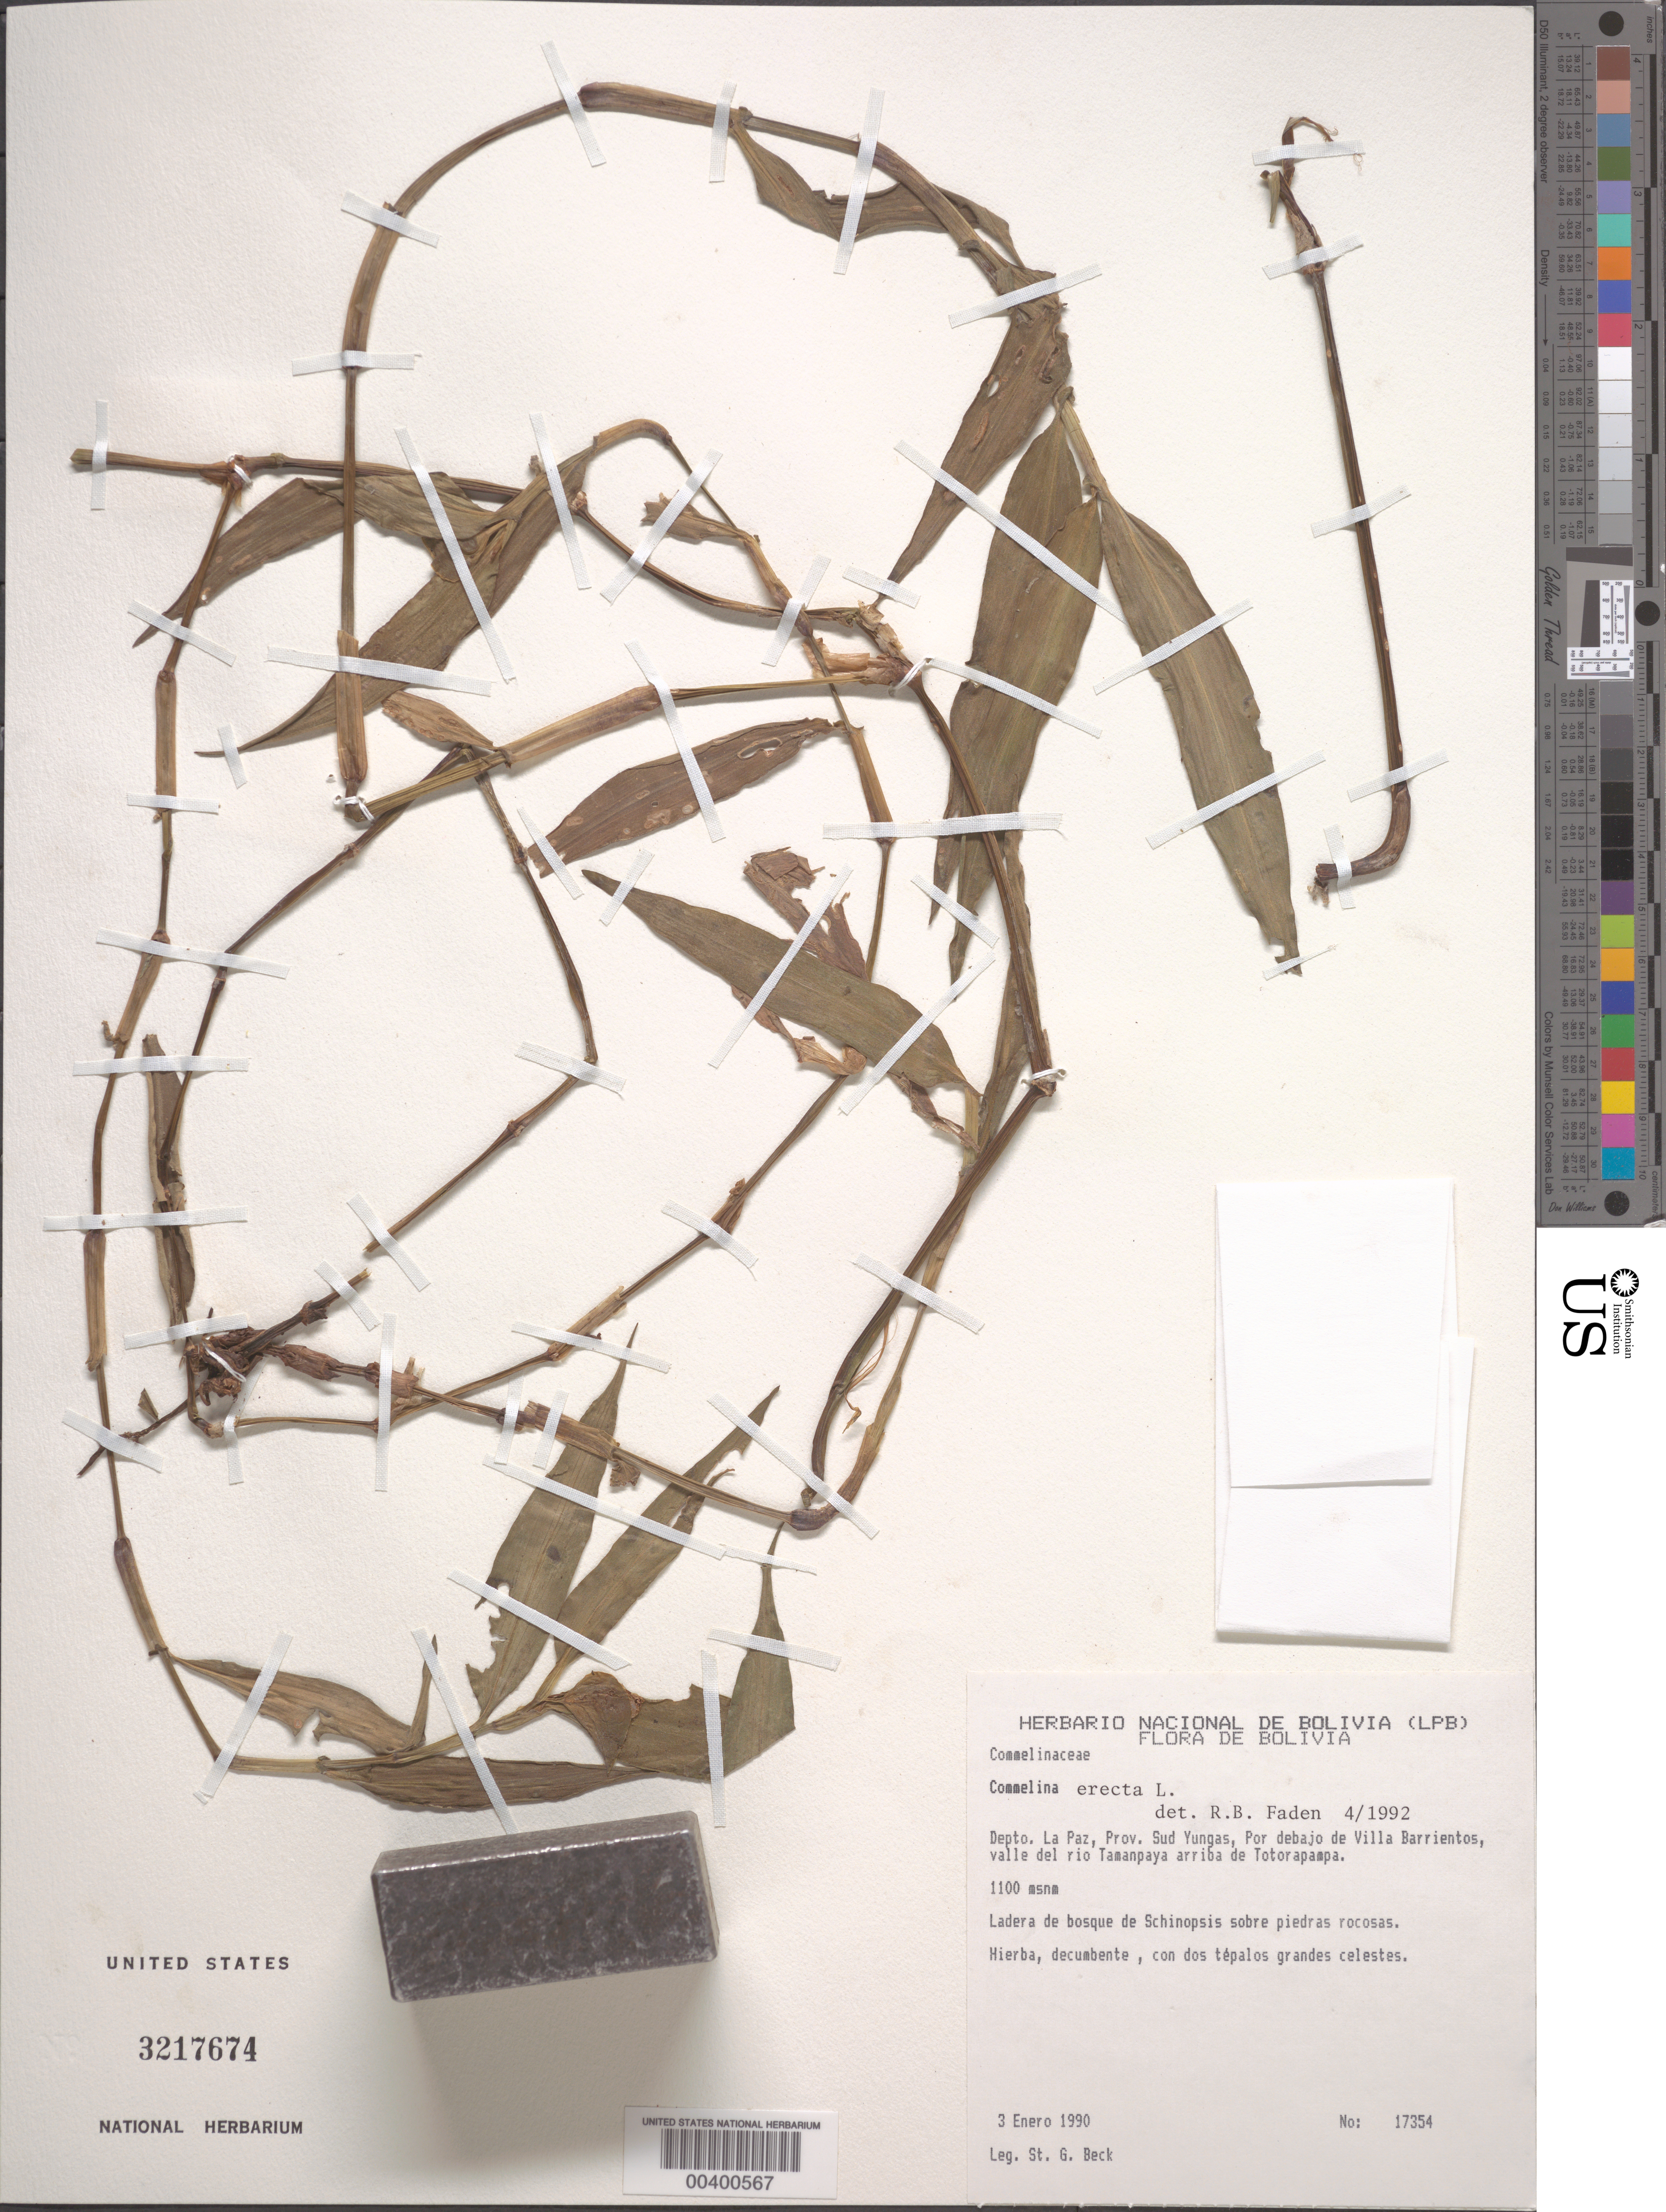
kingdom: Plantae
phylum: Tracheophyta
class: Liliopsida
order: Commelinales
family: Commelinaceae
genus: Commelina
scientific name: Commelina rufipes var. glabrata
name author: (D.R. Hunt) Faden & D.R. Hunt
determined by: Faden, Robert B., (US), Smithsonian Institution - National Museum of Natural History (UNITED STATES)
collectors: S. G. Beck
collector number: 17354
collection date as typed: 03 Jan 1990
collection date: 1990-01-03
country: Bolivia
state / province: La Paz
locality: Sud Yungas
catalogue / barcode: US 3217674